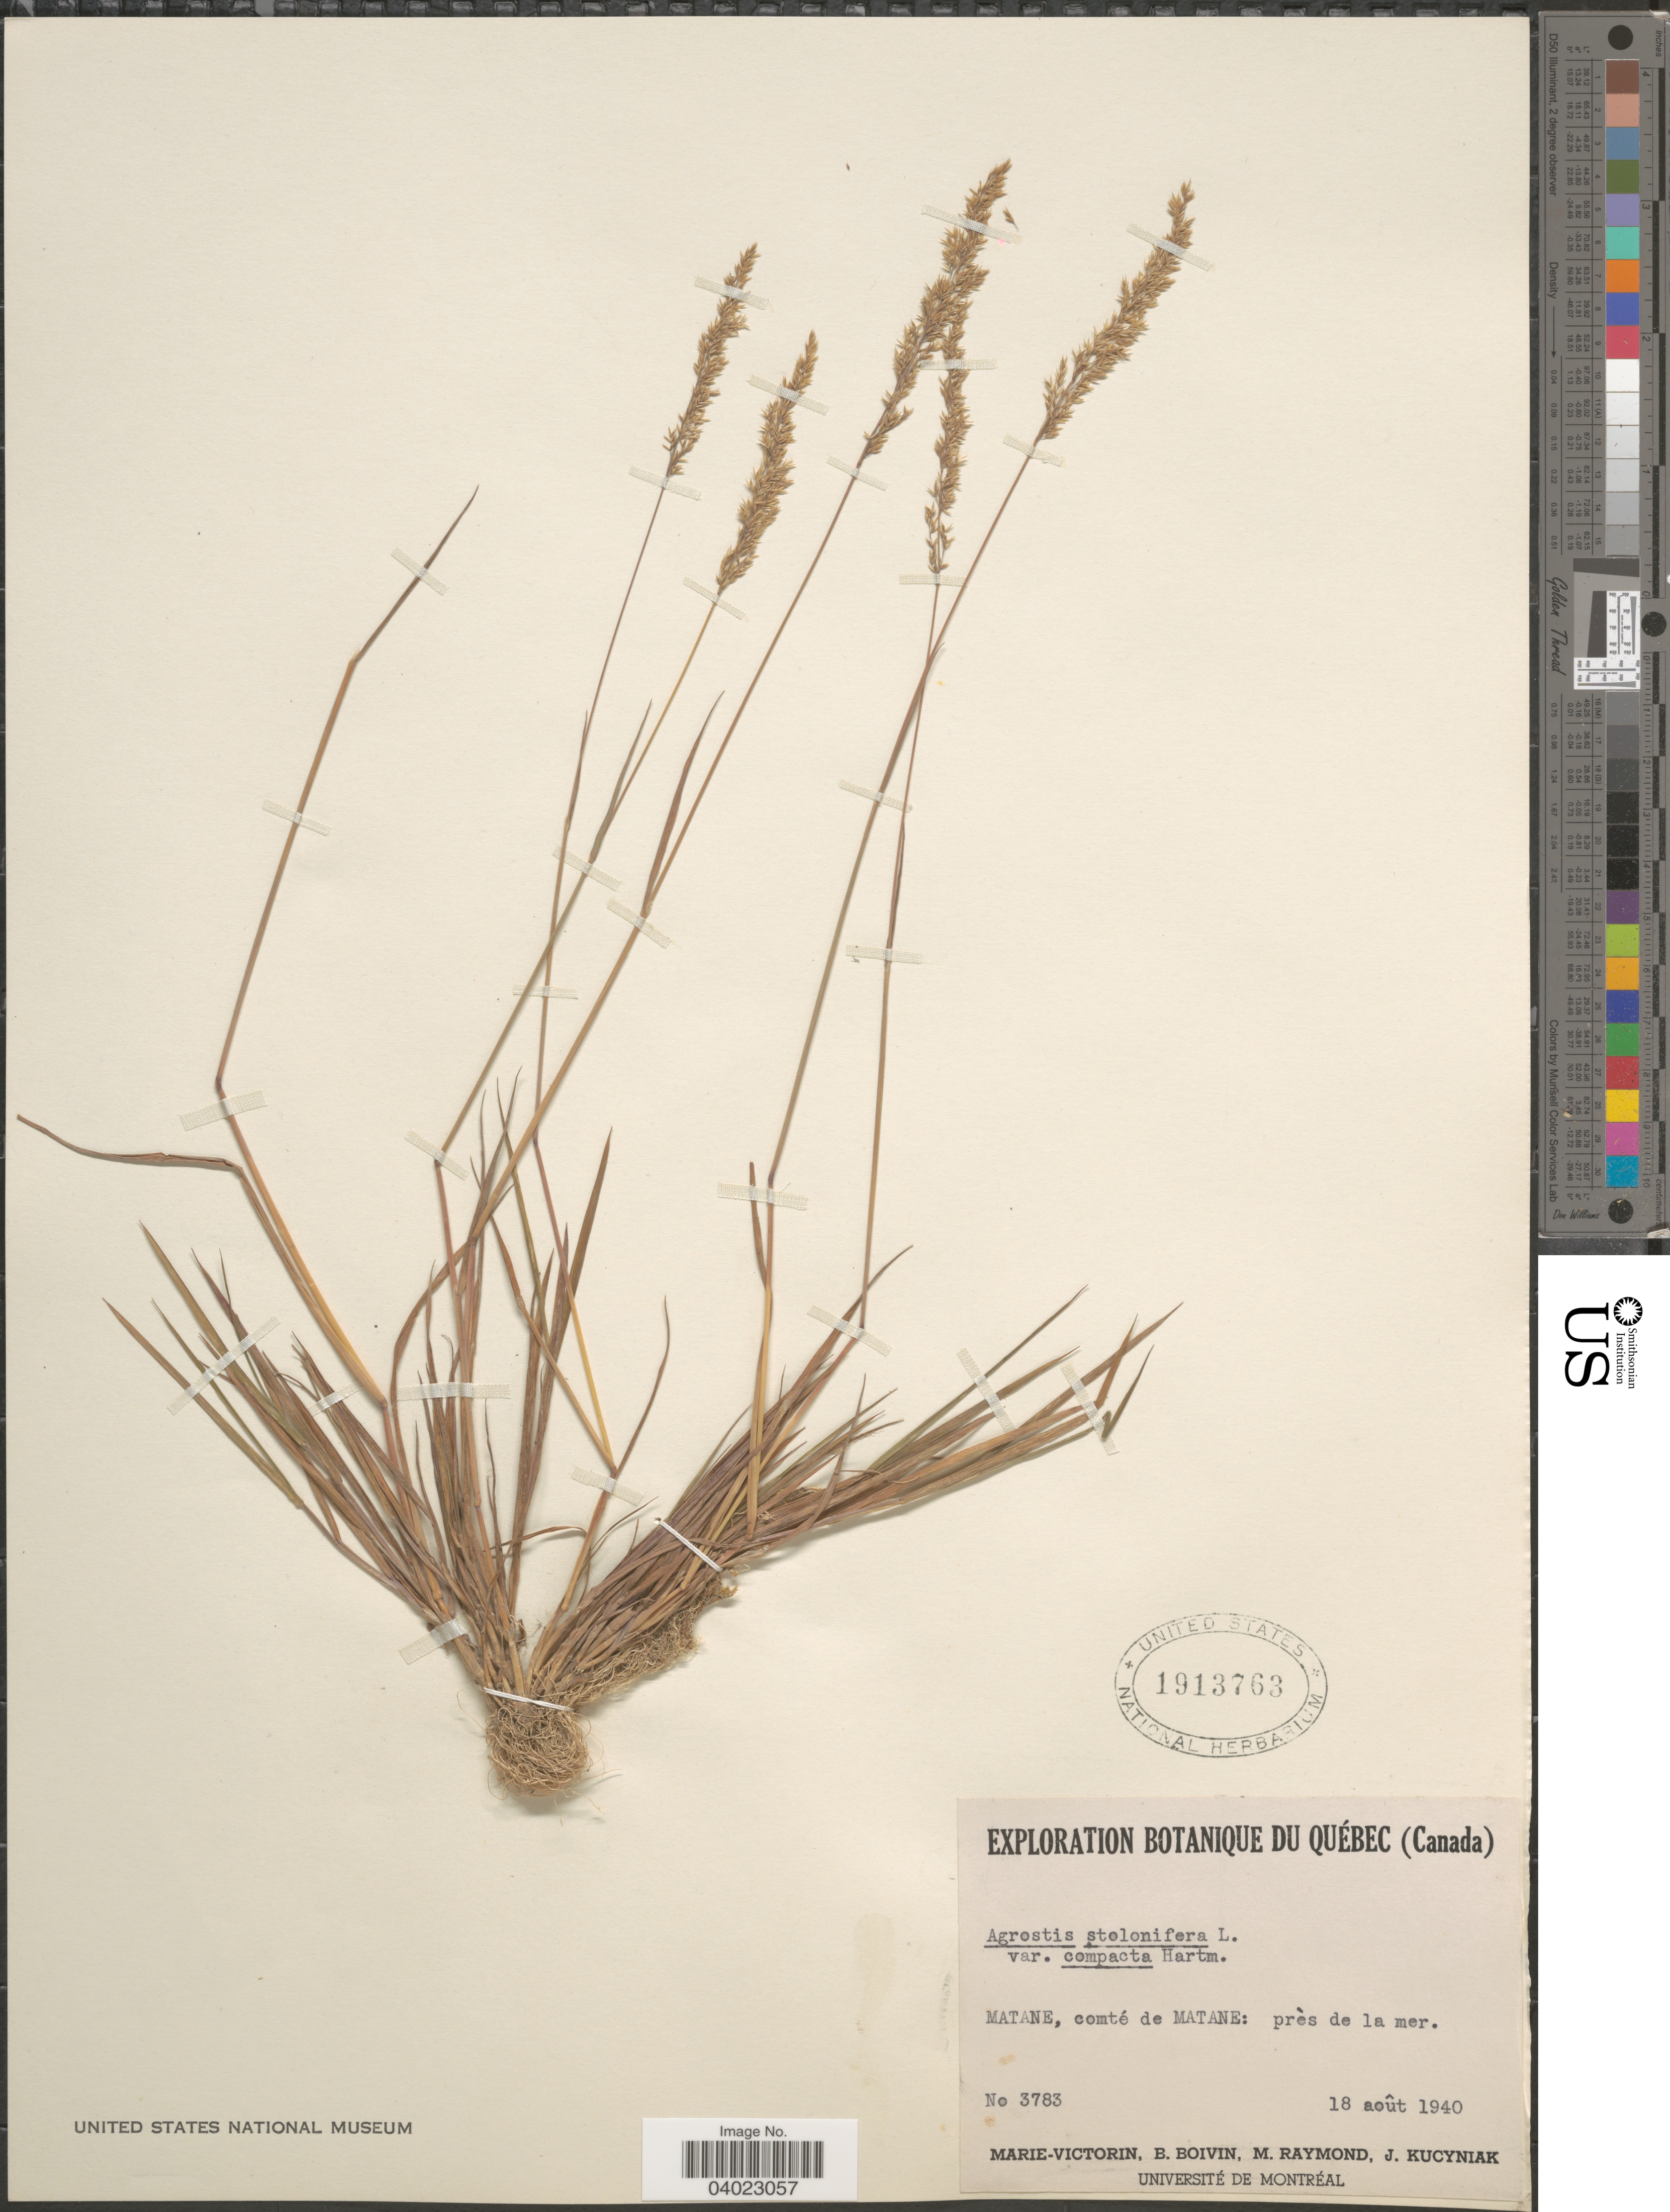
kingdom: Plantae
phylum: Tracheophyta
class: Liliopsida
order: Poales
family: Poaceae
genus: Agrostis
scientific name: Agrostis stolonifera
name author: L.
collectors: -. Marie-Victorin, J. R. B. Boivin, M. Raymond & J. Kucyniak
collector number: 3783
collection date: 1940-08-18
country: Canada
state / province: Quebec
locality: Matane, comté de Matane: près de la mer.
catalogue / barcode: US 1913763